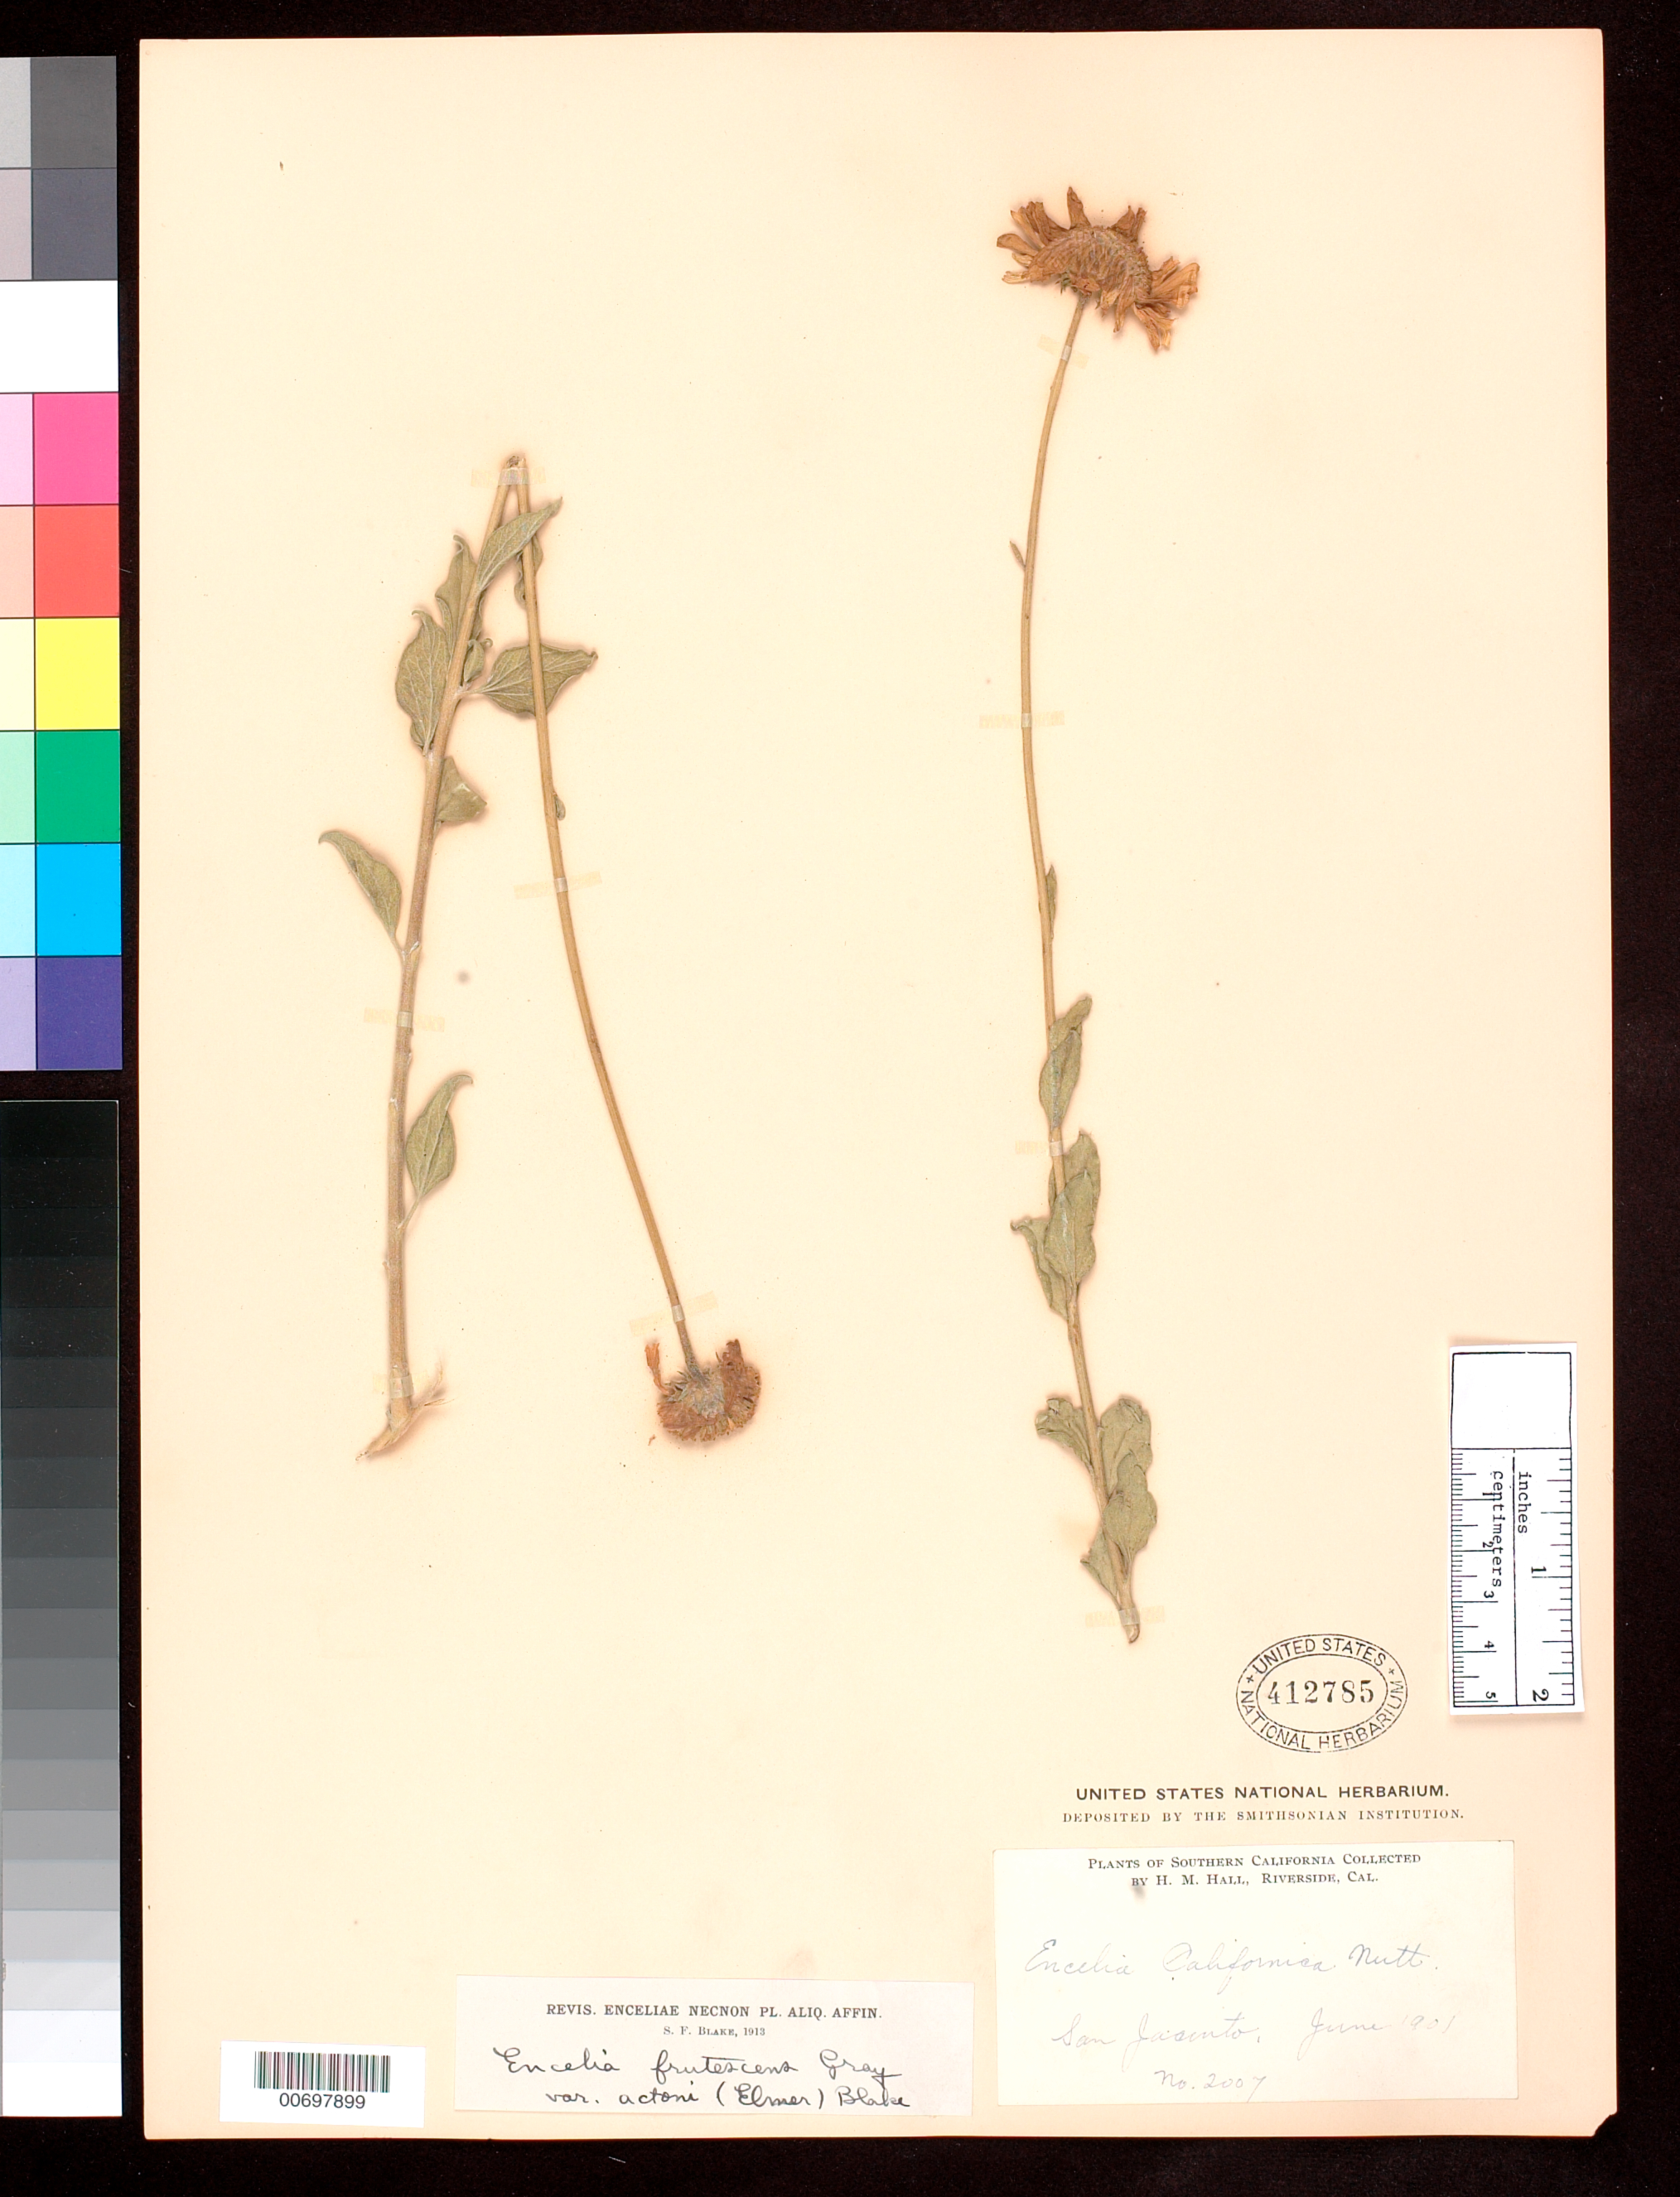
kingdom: Plantae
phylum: Tracheophyta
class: Magnoliopsida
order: Asterales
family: Asteraceae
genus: Encelia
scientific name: Encelia frutescens var. actonii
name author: (Elmer) S.F. Blake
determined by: Blake, Sydney F.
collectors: H. M. Hall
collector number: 2007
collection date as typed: Jun 1901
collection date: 1901-06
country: United States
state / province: California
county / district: Riverside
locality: San Jacinto. Santa Rosa Mountain. Dry hillsides of Coyote Canyon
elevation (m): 1524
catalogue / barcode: US 412785